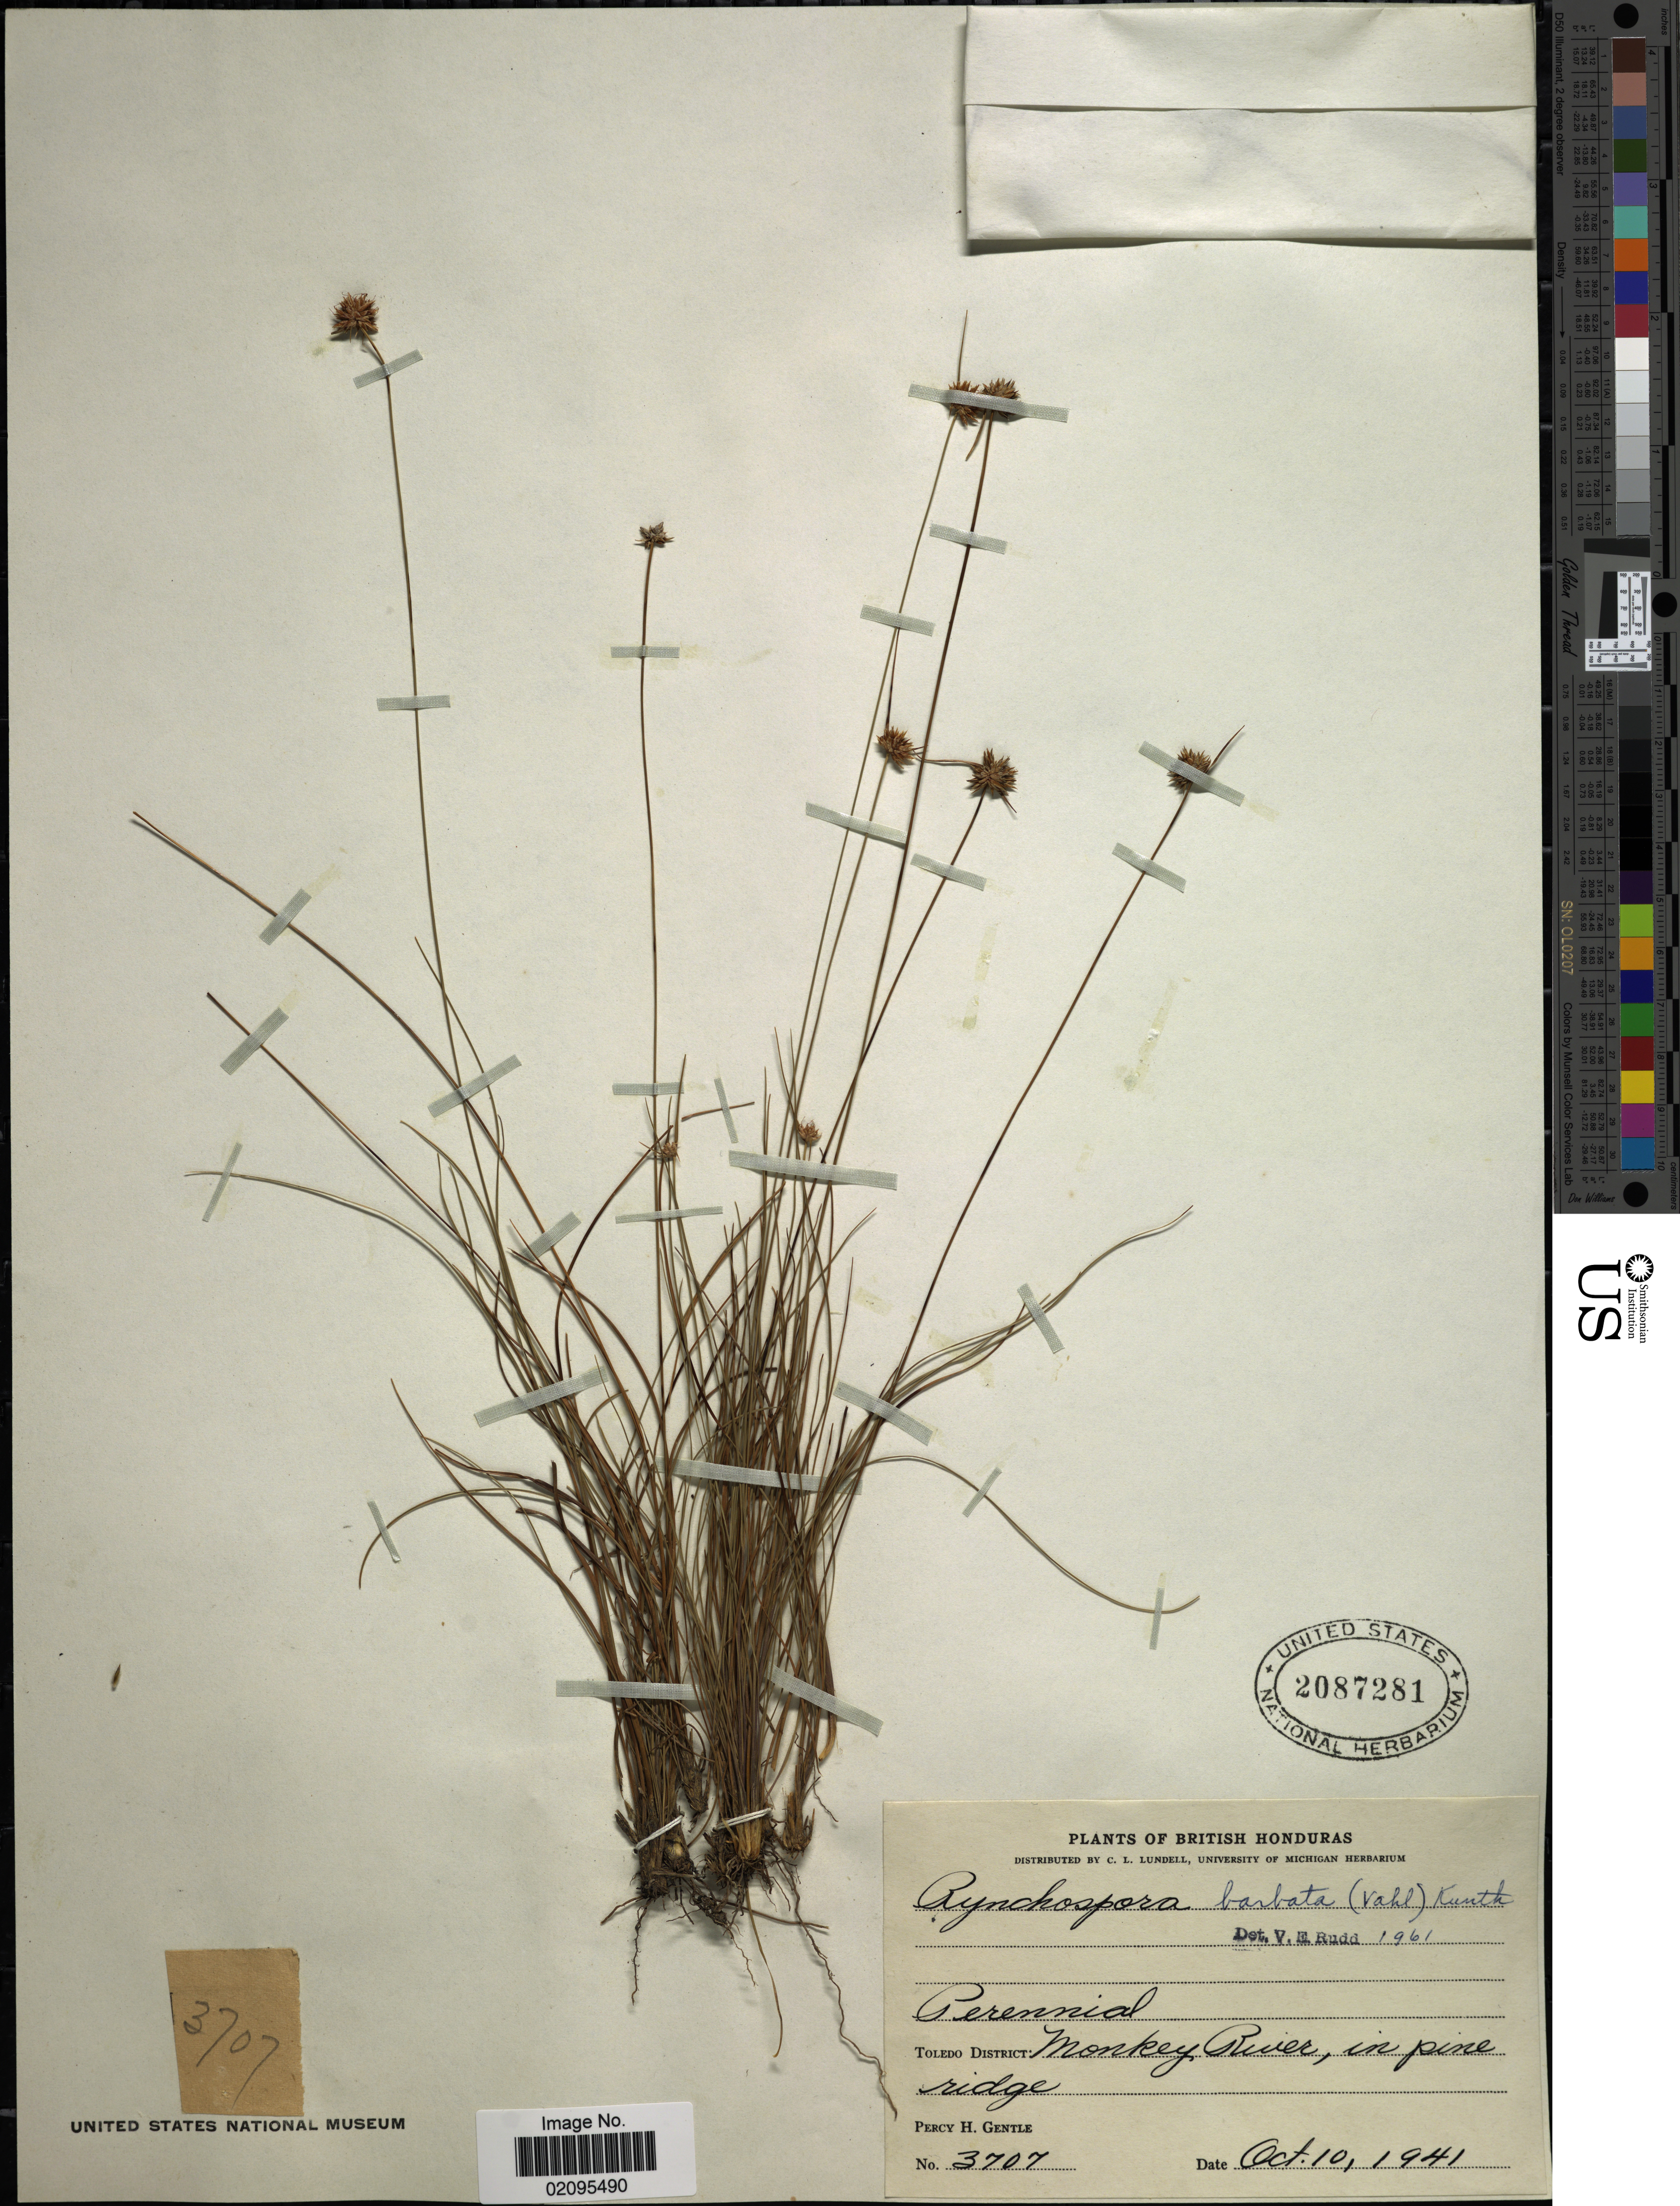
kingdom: Plantae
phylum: Tracheophyta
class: Liliopsida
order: Poales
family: Cyperaceae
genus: Rhynchospora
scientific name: Rhynchospora barbata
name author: (Vahl) Kunth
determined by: Alves, K.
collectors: P. H. Gentle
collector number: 3707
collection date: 1941-10-10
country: Belize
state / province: Toledo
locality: British Honduras, Toledo District: Monkey River, in pine ridge.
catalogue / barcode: US 2087281